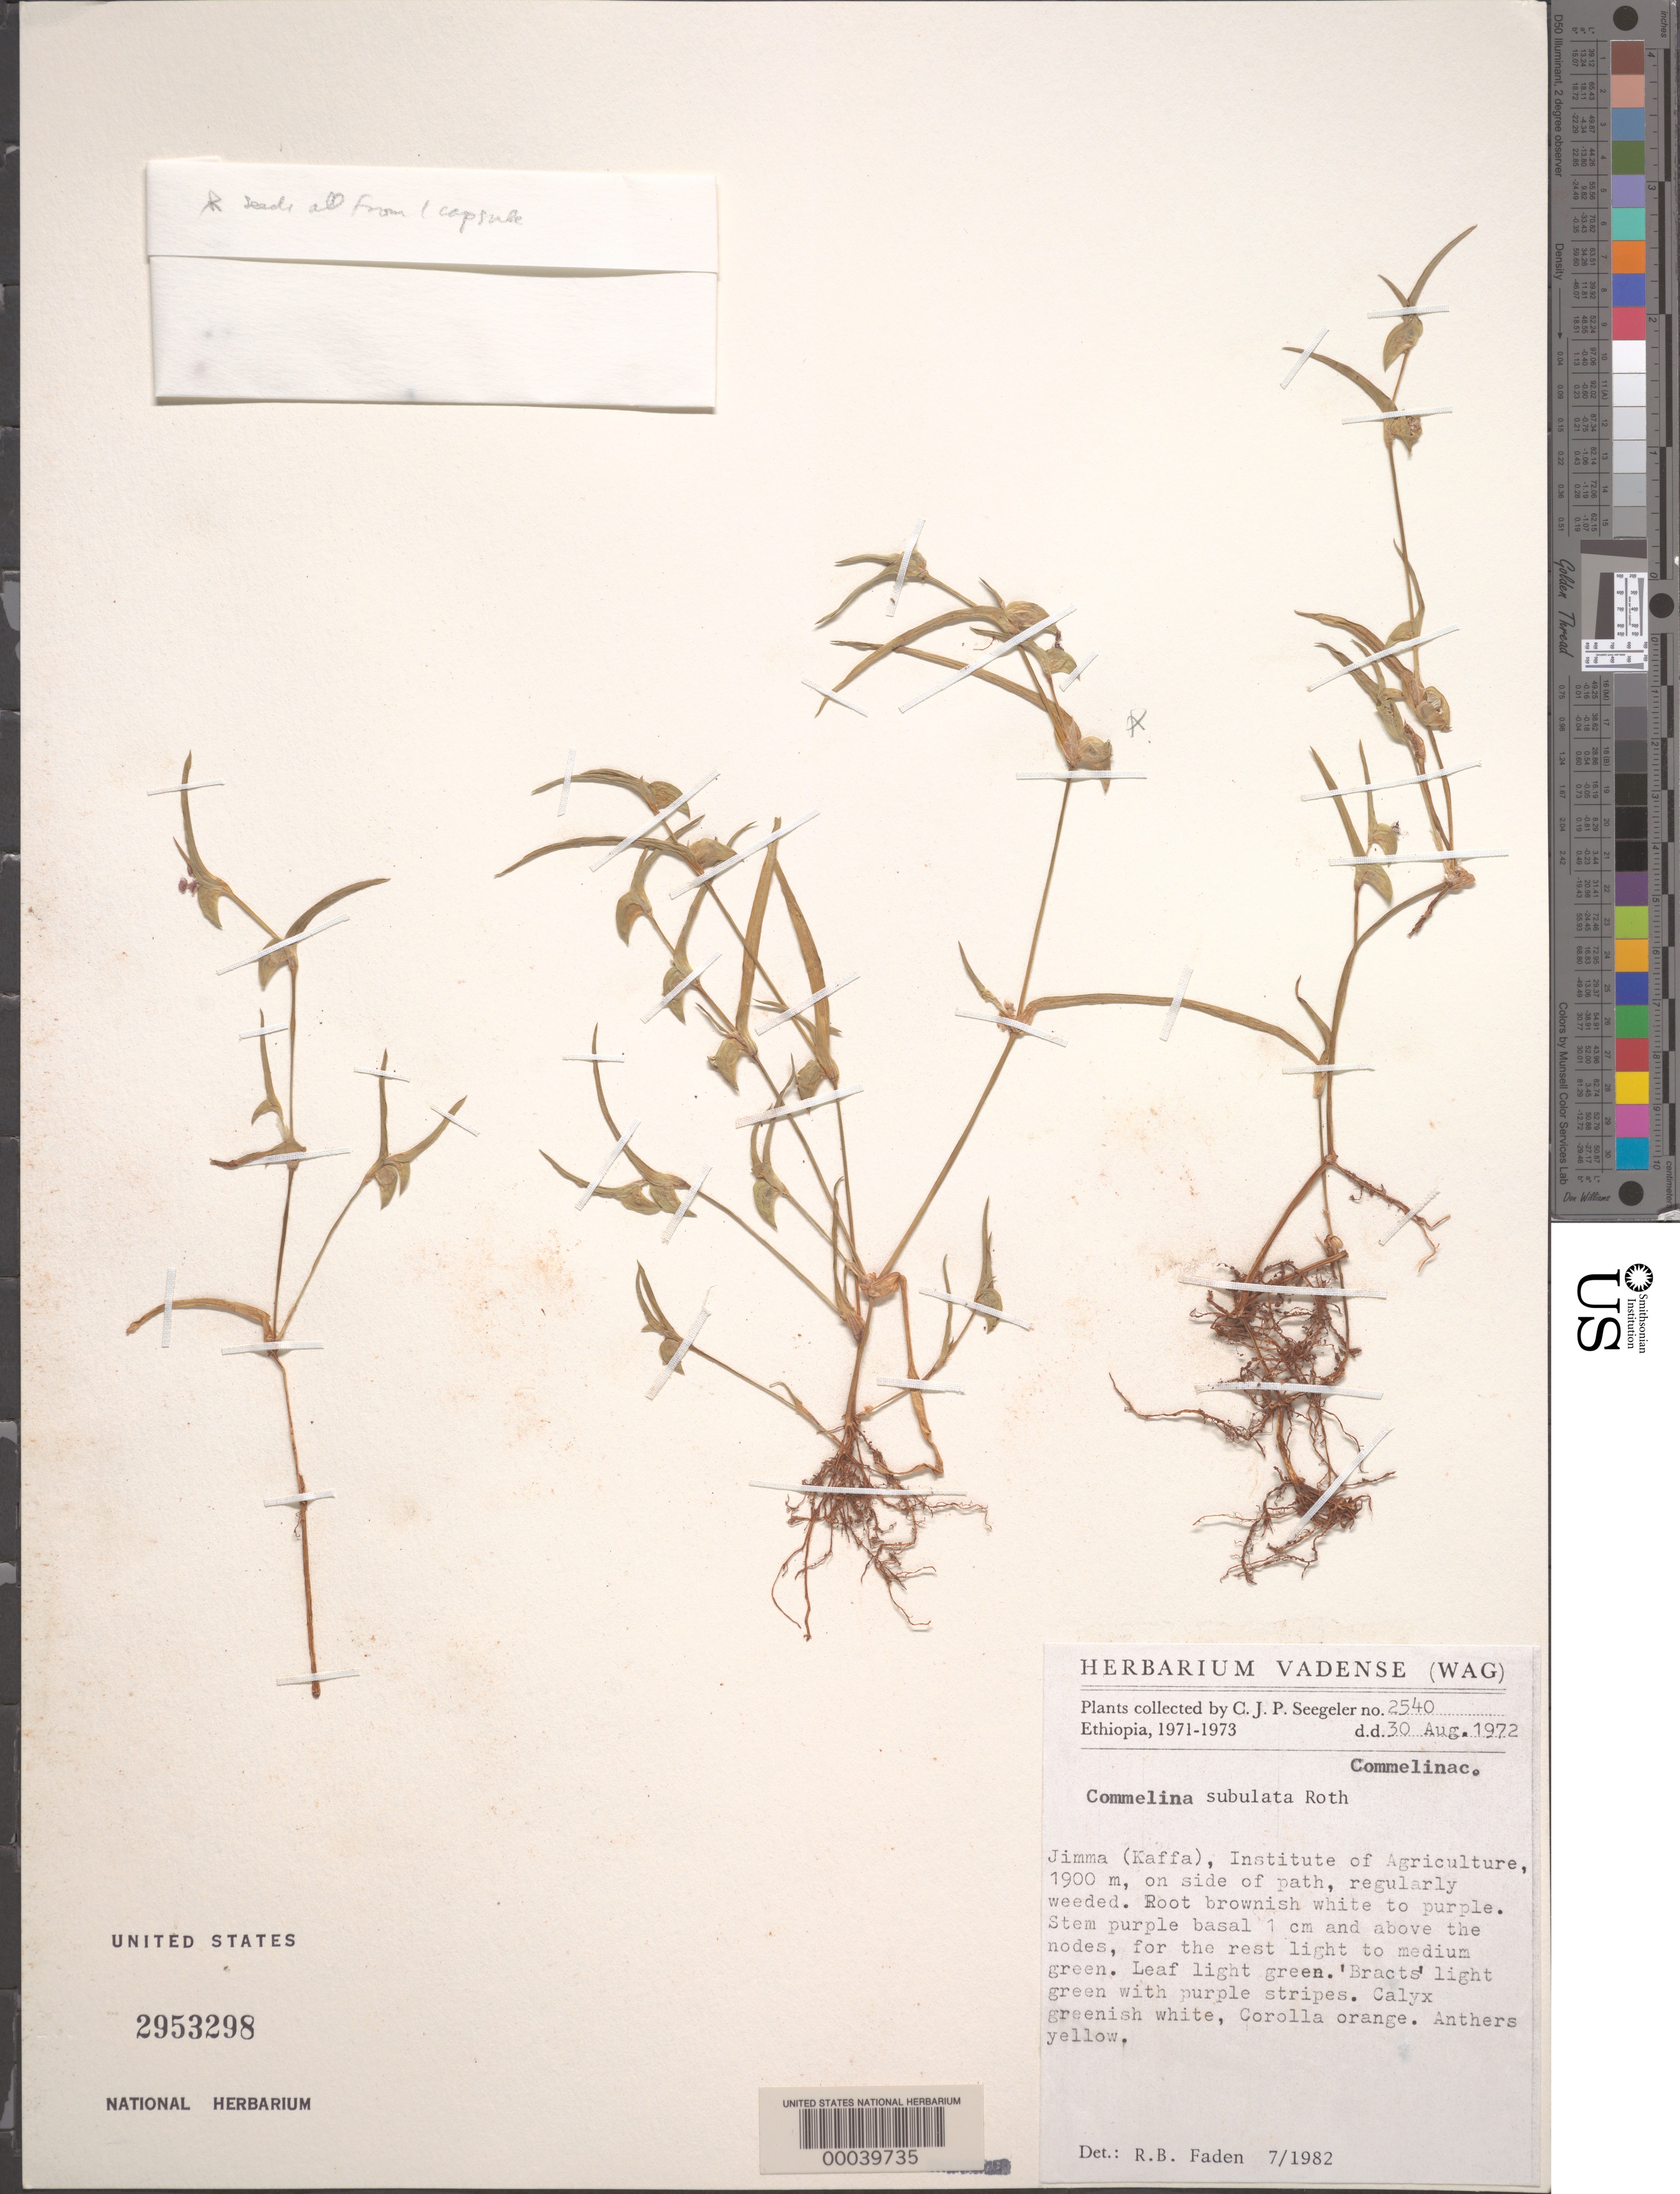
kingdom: Plantae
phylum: Tracheophyta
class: Liliopsida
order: Commelinales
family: Commelinaceae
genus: Commelina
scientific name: Commelina subulata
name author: Roth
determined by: Faden, Robert B., (US), Smithsonian Institution - National Museum of Natural History (UNITED STATES)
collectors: C. Seegeler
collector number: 2540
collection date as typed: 30 Aug 1972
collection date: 1972-08-30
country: Ethiopia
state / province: South West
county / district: Keffa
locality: Jimma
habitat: Pathside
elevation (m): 1900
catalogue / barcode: US 2953298